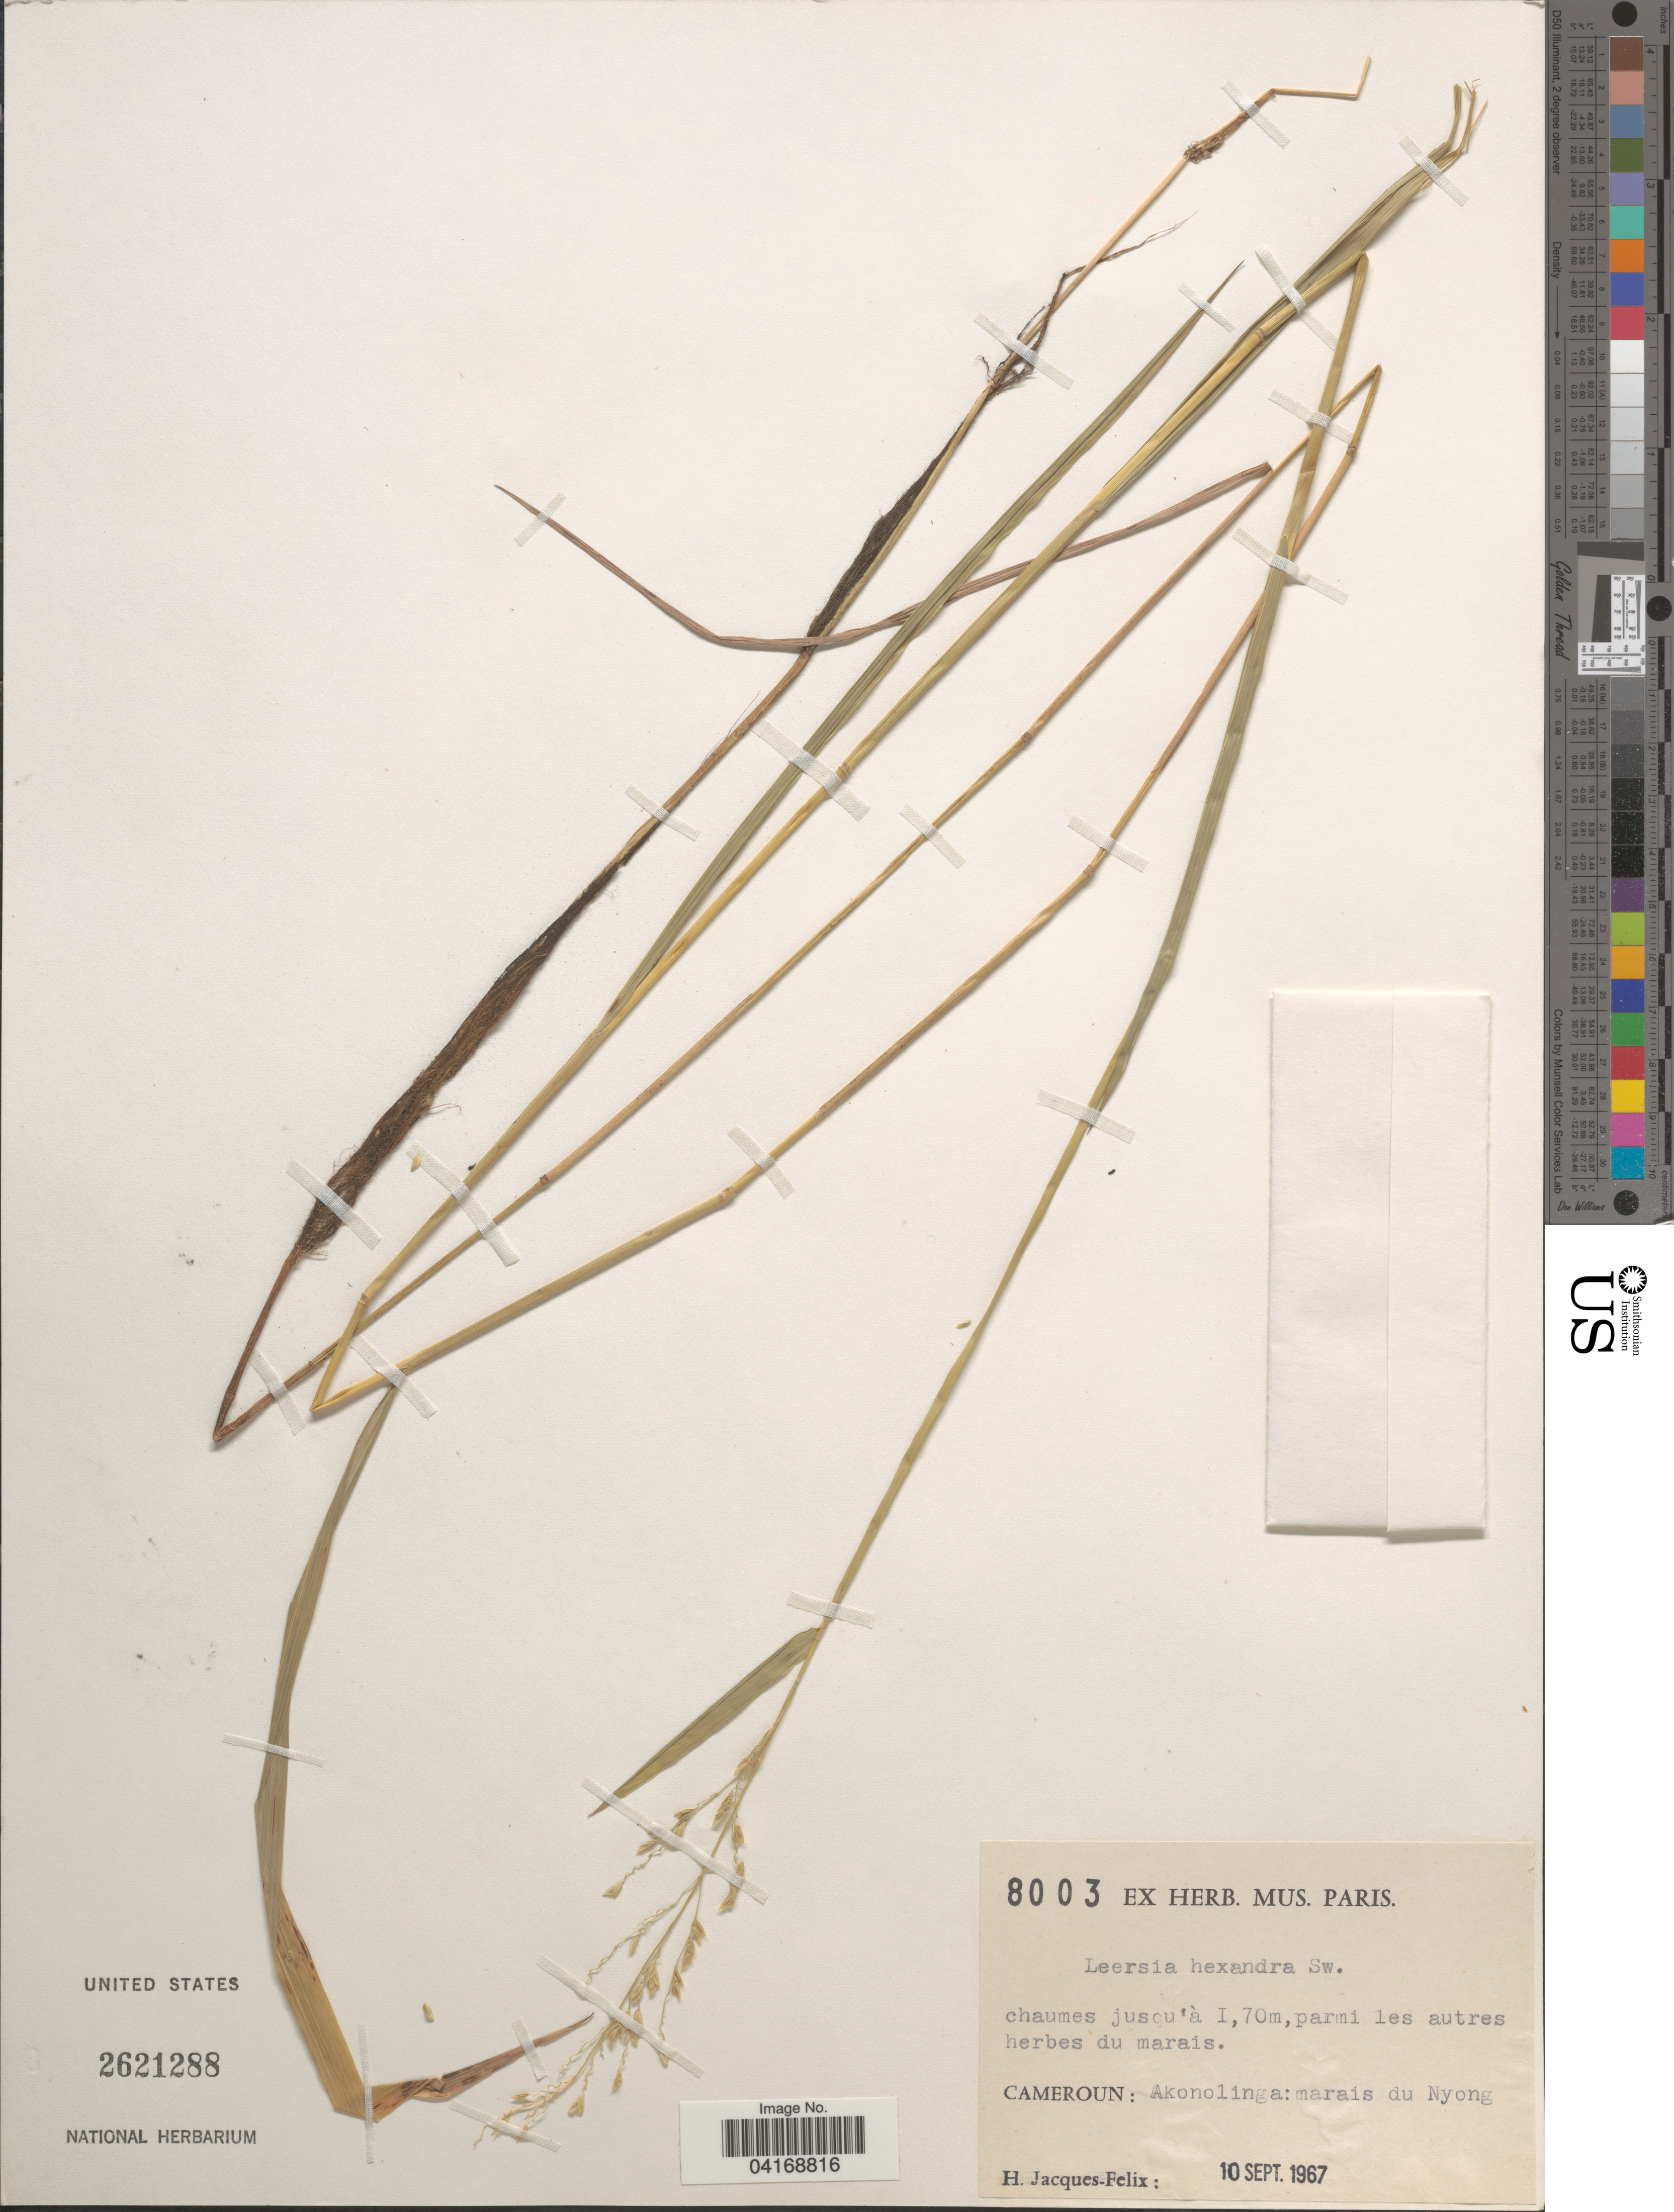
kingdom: Plantae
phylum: Tracheophyta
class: Liliopsida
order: Poales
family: Poaceae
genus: Leersia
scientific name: Leersia hexandra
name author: Sw.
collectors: H. Jacques-Félix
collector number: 8003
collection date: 1967-09-10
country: Cameroon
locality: Akonolinga: marais du Nyong.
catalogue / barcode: US 2621288